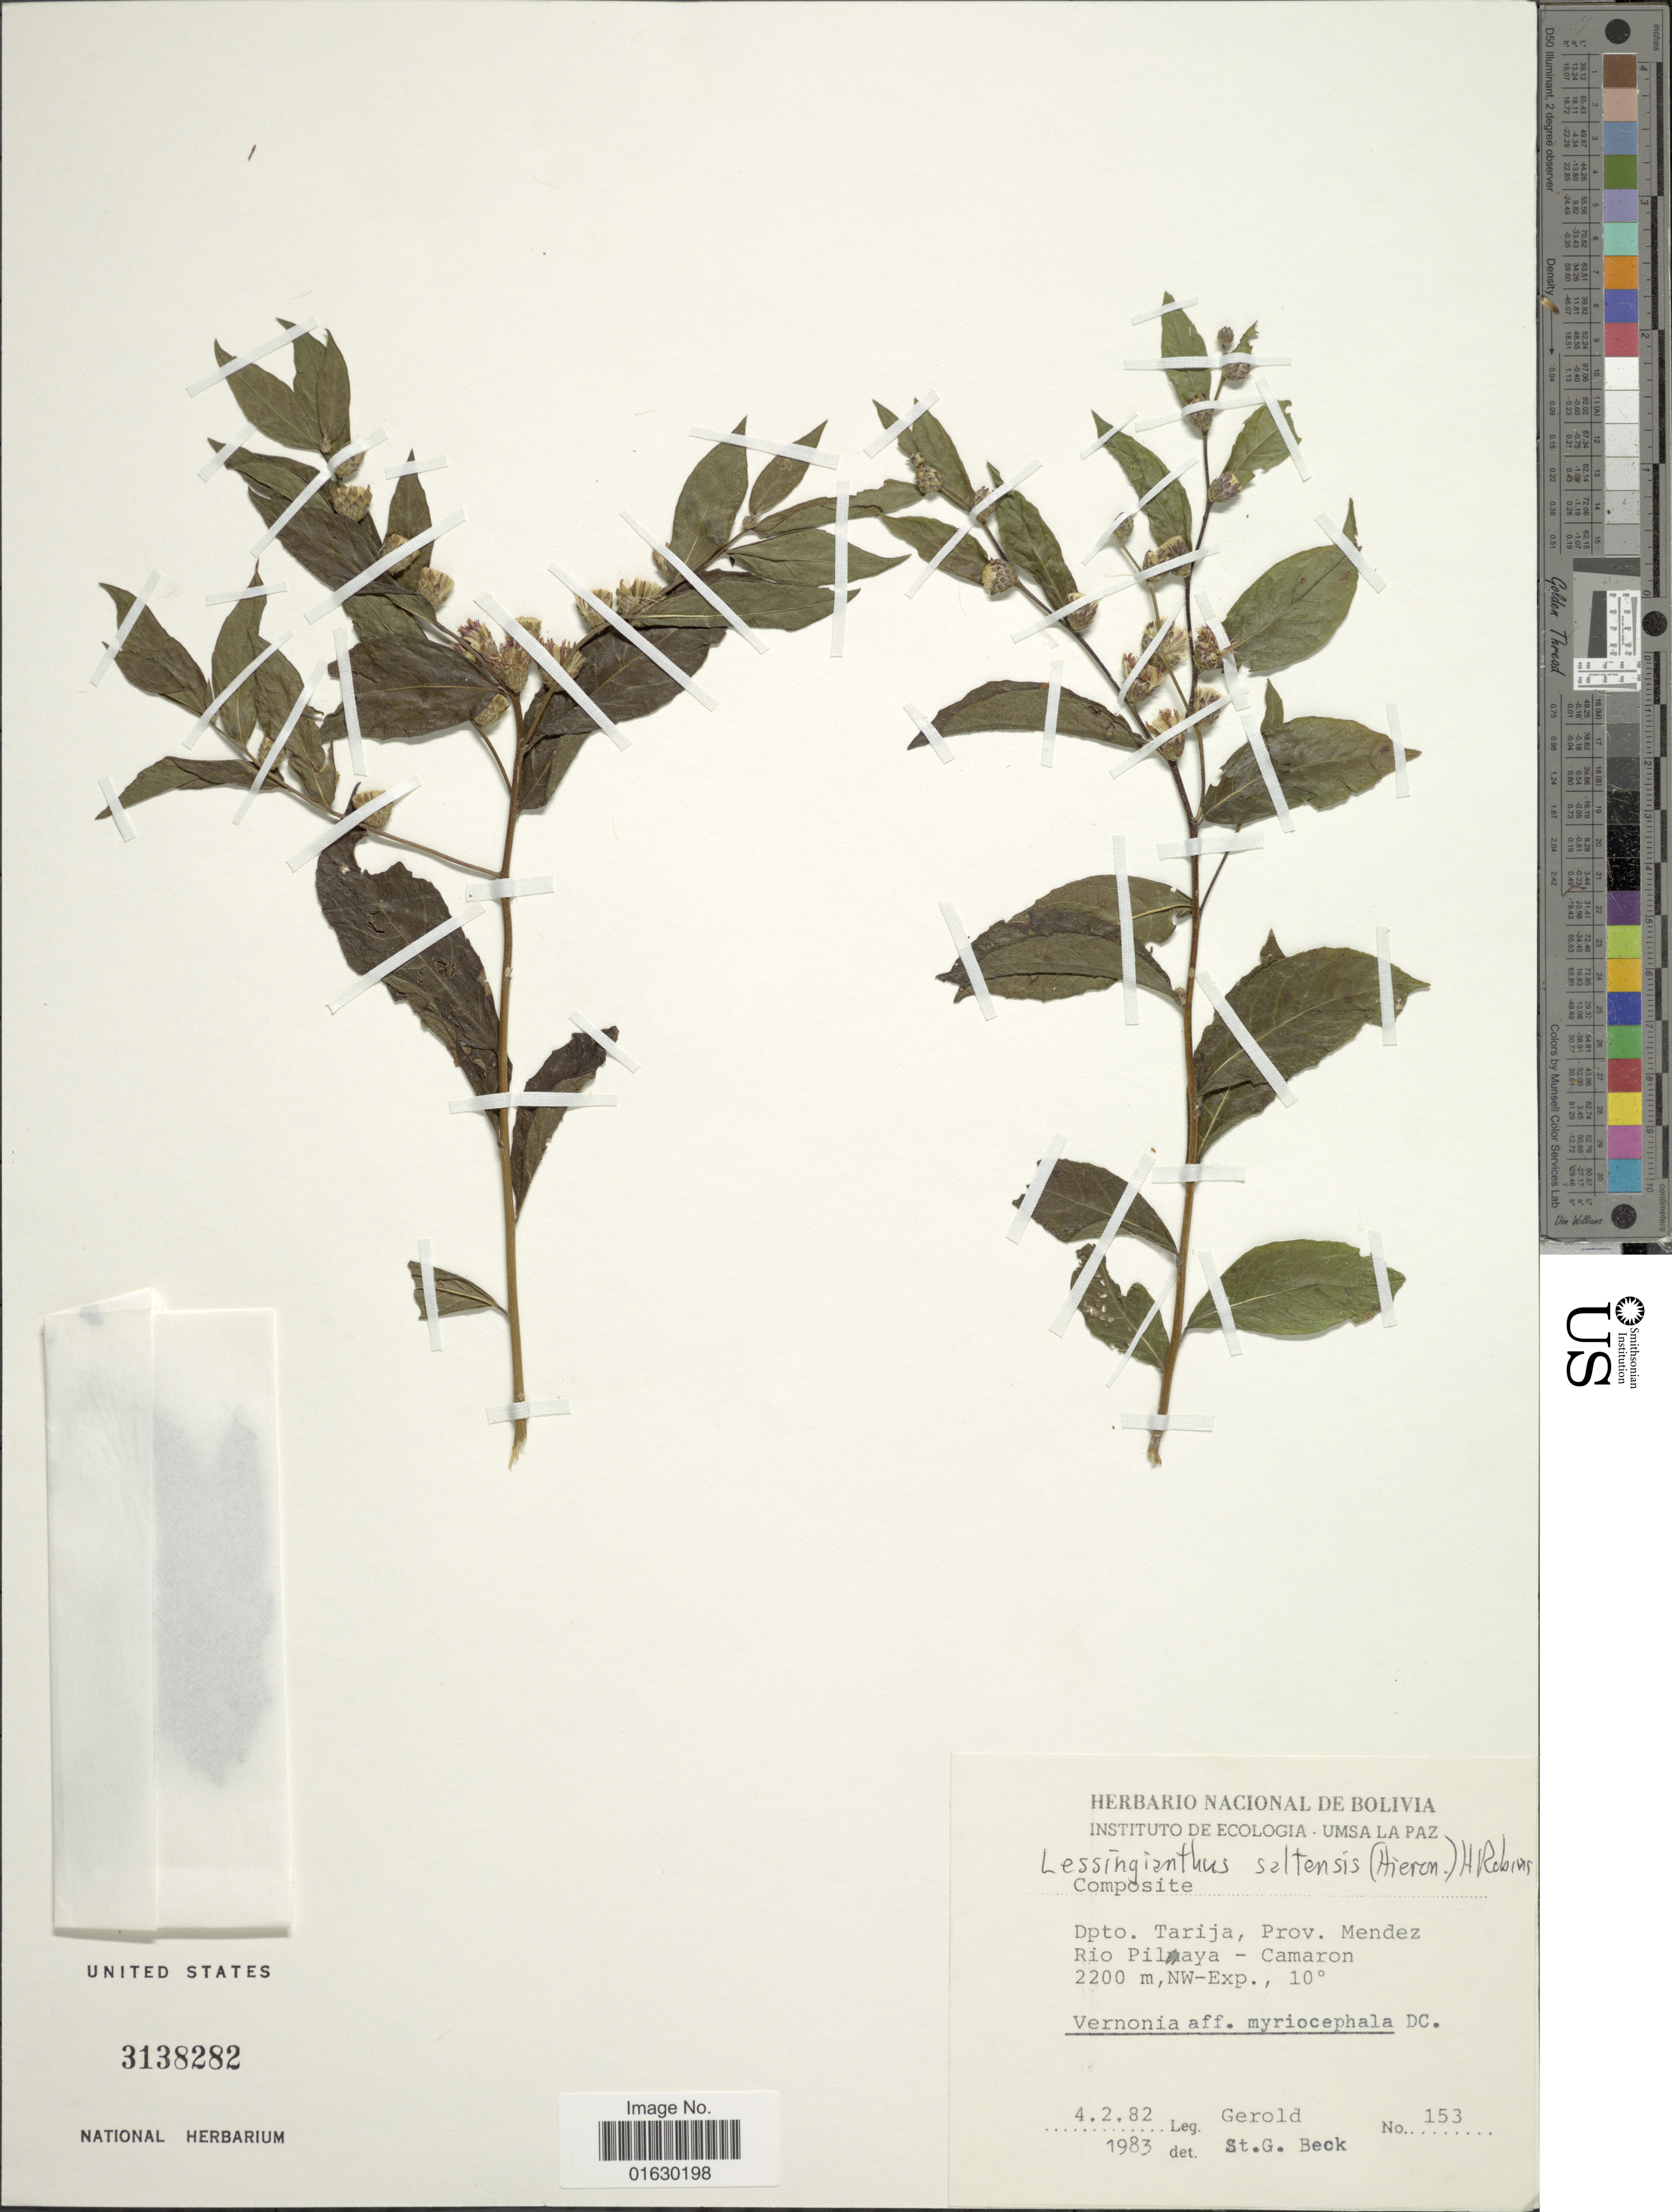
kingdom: Plantae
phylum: Tracheophyta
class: Magnoliopsida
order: Asterales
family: Asteraceae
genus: Lessingianthus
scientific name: Lessingianthus saltensis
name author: (Hieron.) H. Rob.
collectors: R. Gerold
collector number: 153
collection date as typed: Transcribed d/m/y: 4/2/82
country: Bolivia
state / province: Tarija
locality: Dpto. Tarija, Prov. Mendez, Rio Pilaya-Camaron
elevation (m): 2200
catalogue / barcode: US 3138282